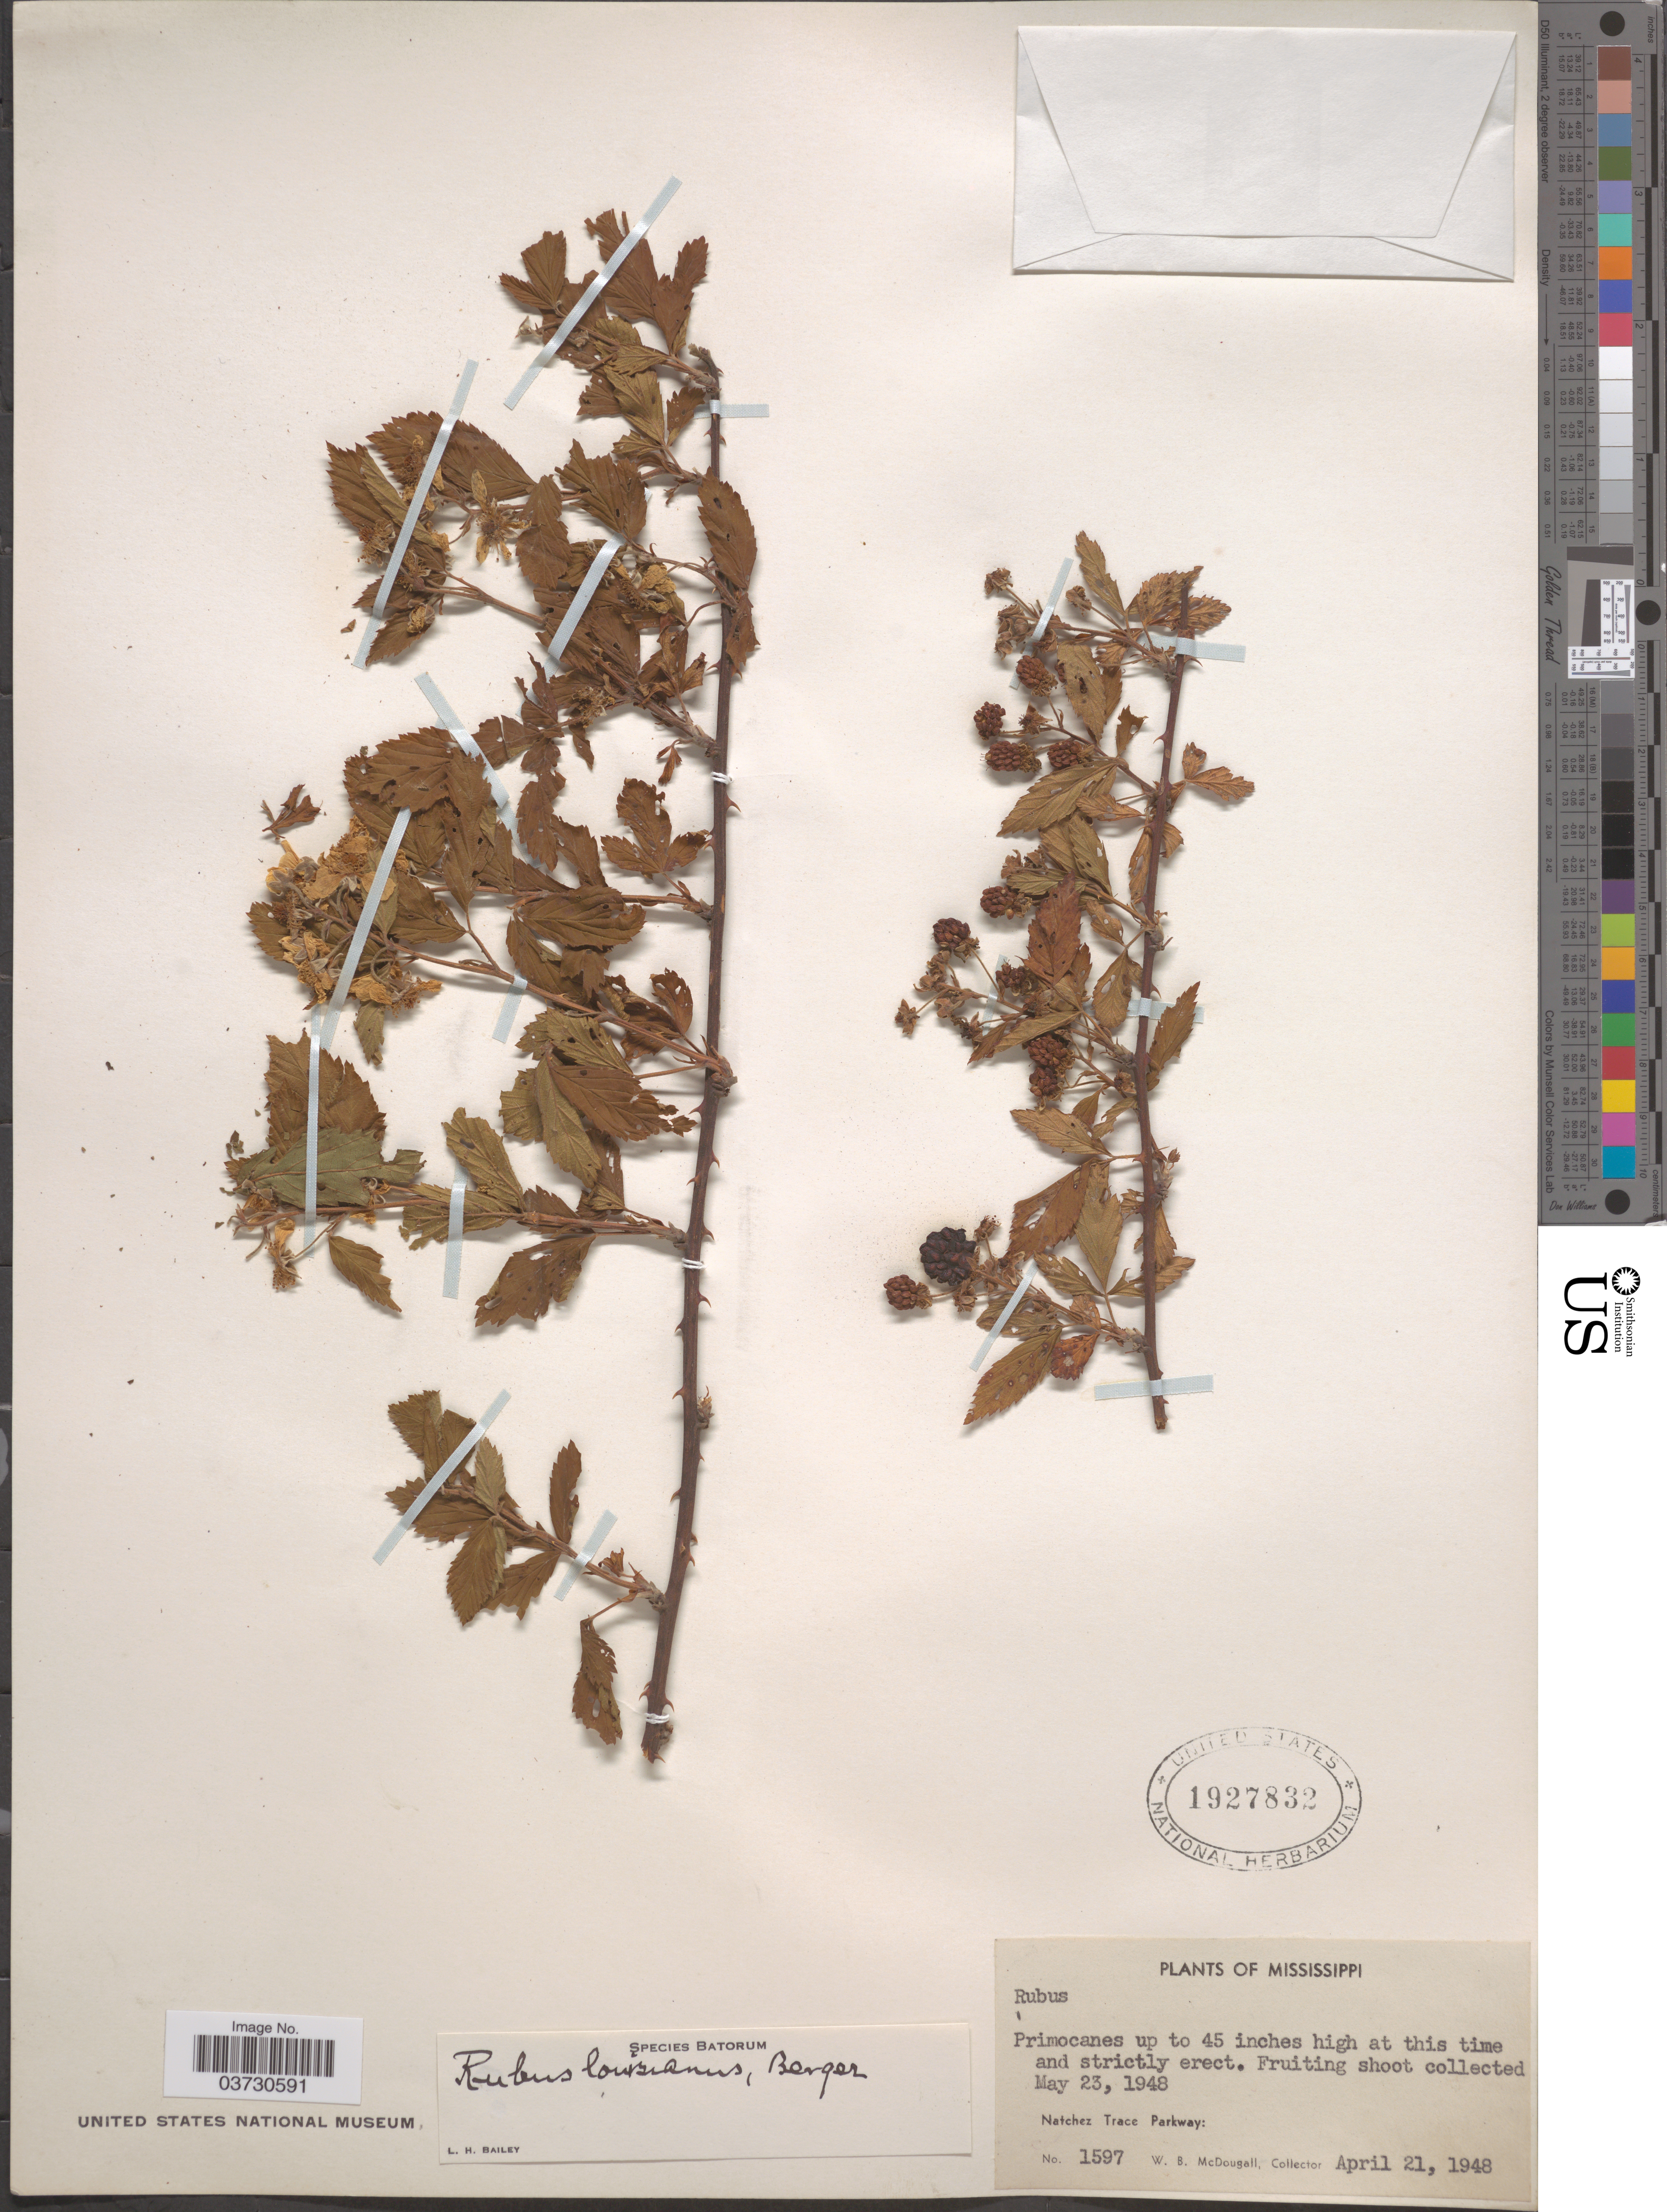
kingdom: Plantae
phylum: Tracheophyta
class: Magnoliopsida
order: Rosales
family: Rosaceae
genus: Rubus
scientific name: Rubus louisianus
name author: A. Berger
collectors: W. B. McDougal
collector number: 1597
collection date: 1948-04-21/1948-05-23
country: United States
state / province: Mississippi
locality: Natchez Trace Parkway.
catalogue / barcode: US 1927832